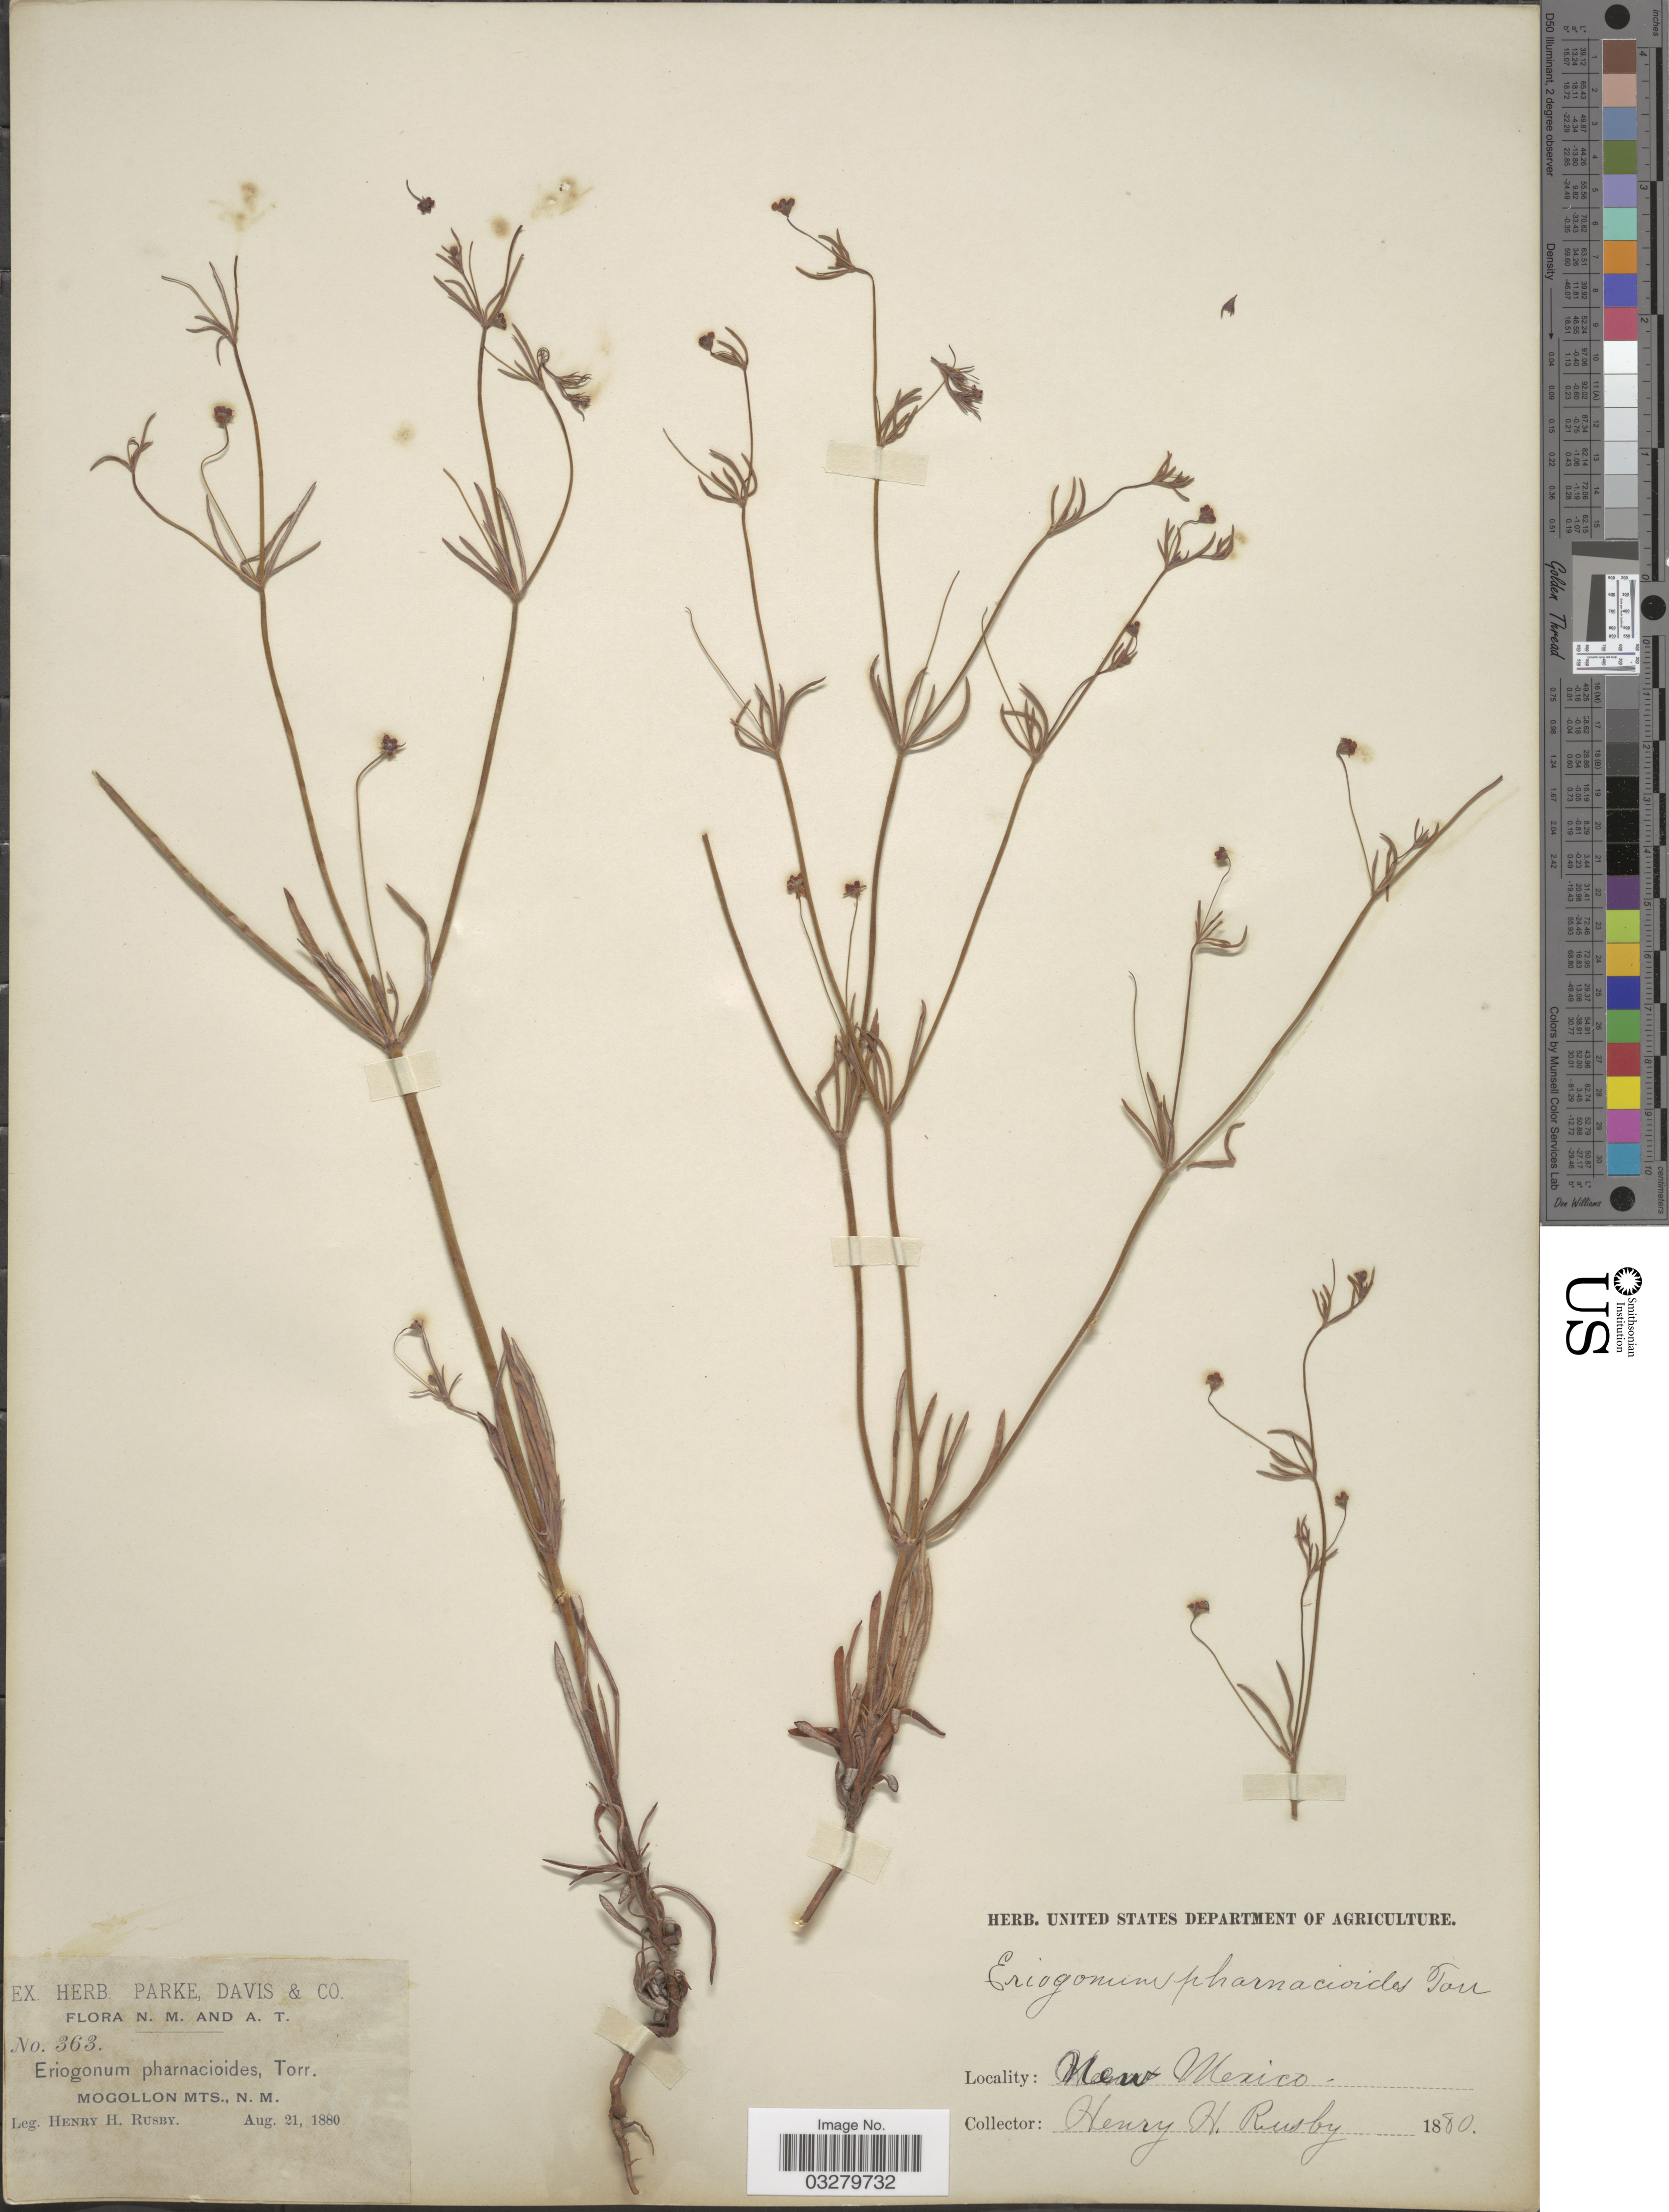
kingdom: Plantae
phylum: Tracheophyta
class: Magnoliopsida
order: Caryophyllales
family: Polygonaceae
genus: Eriogonum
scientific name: Eriogonum pharnaceoides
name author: Torr.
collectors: H. H. Rusby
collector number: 363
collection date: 1880-08-21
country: United States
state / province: New Mexico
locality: Mogollon Mts.